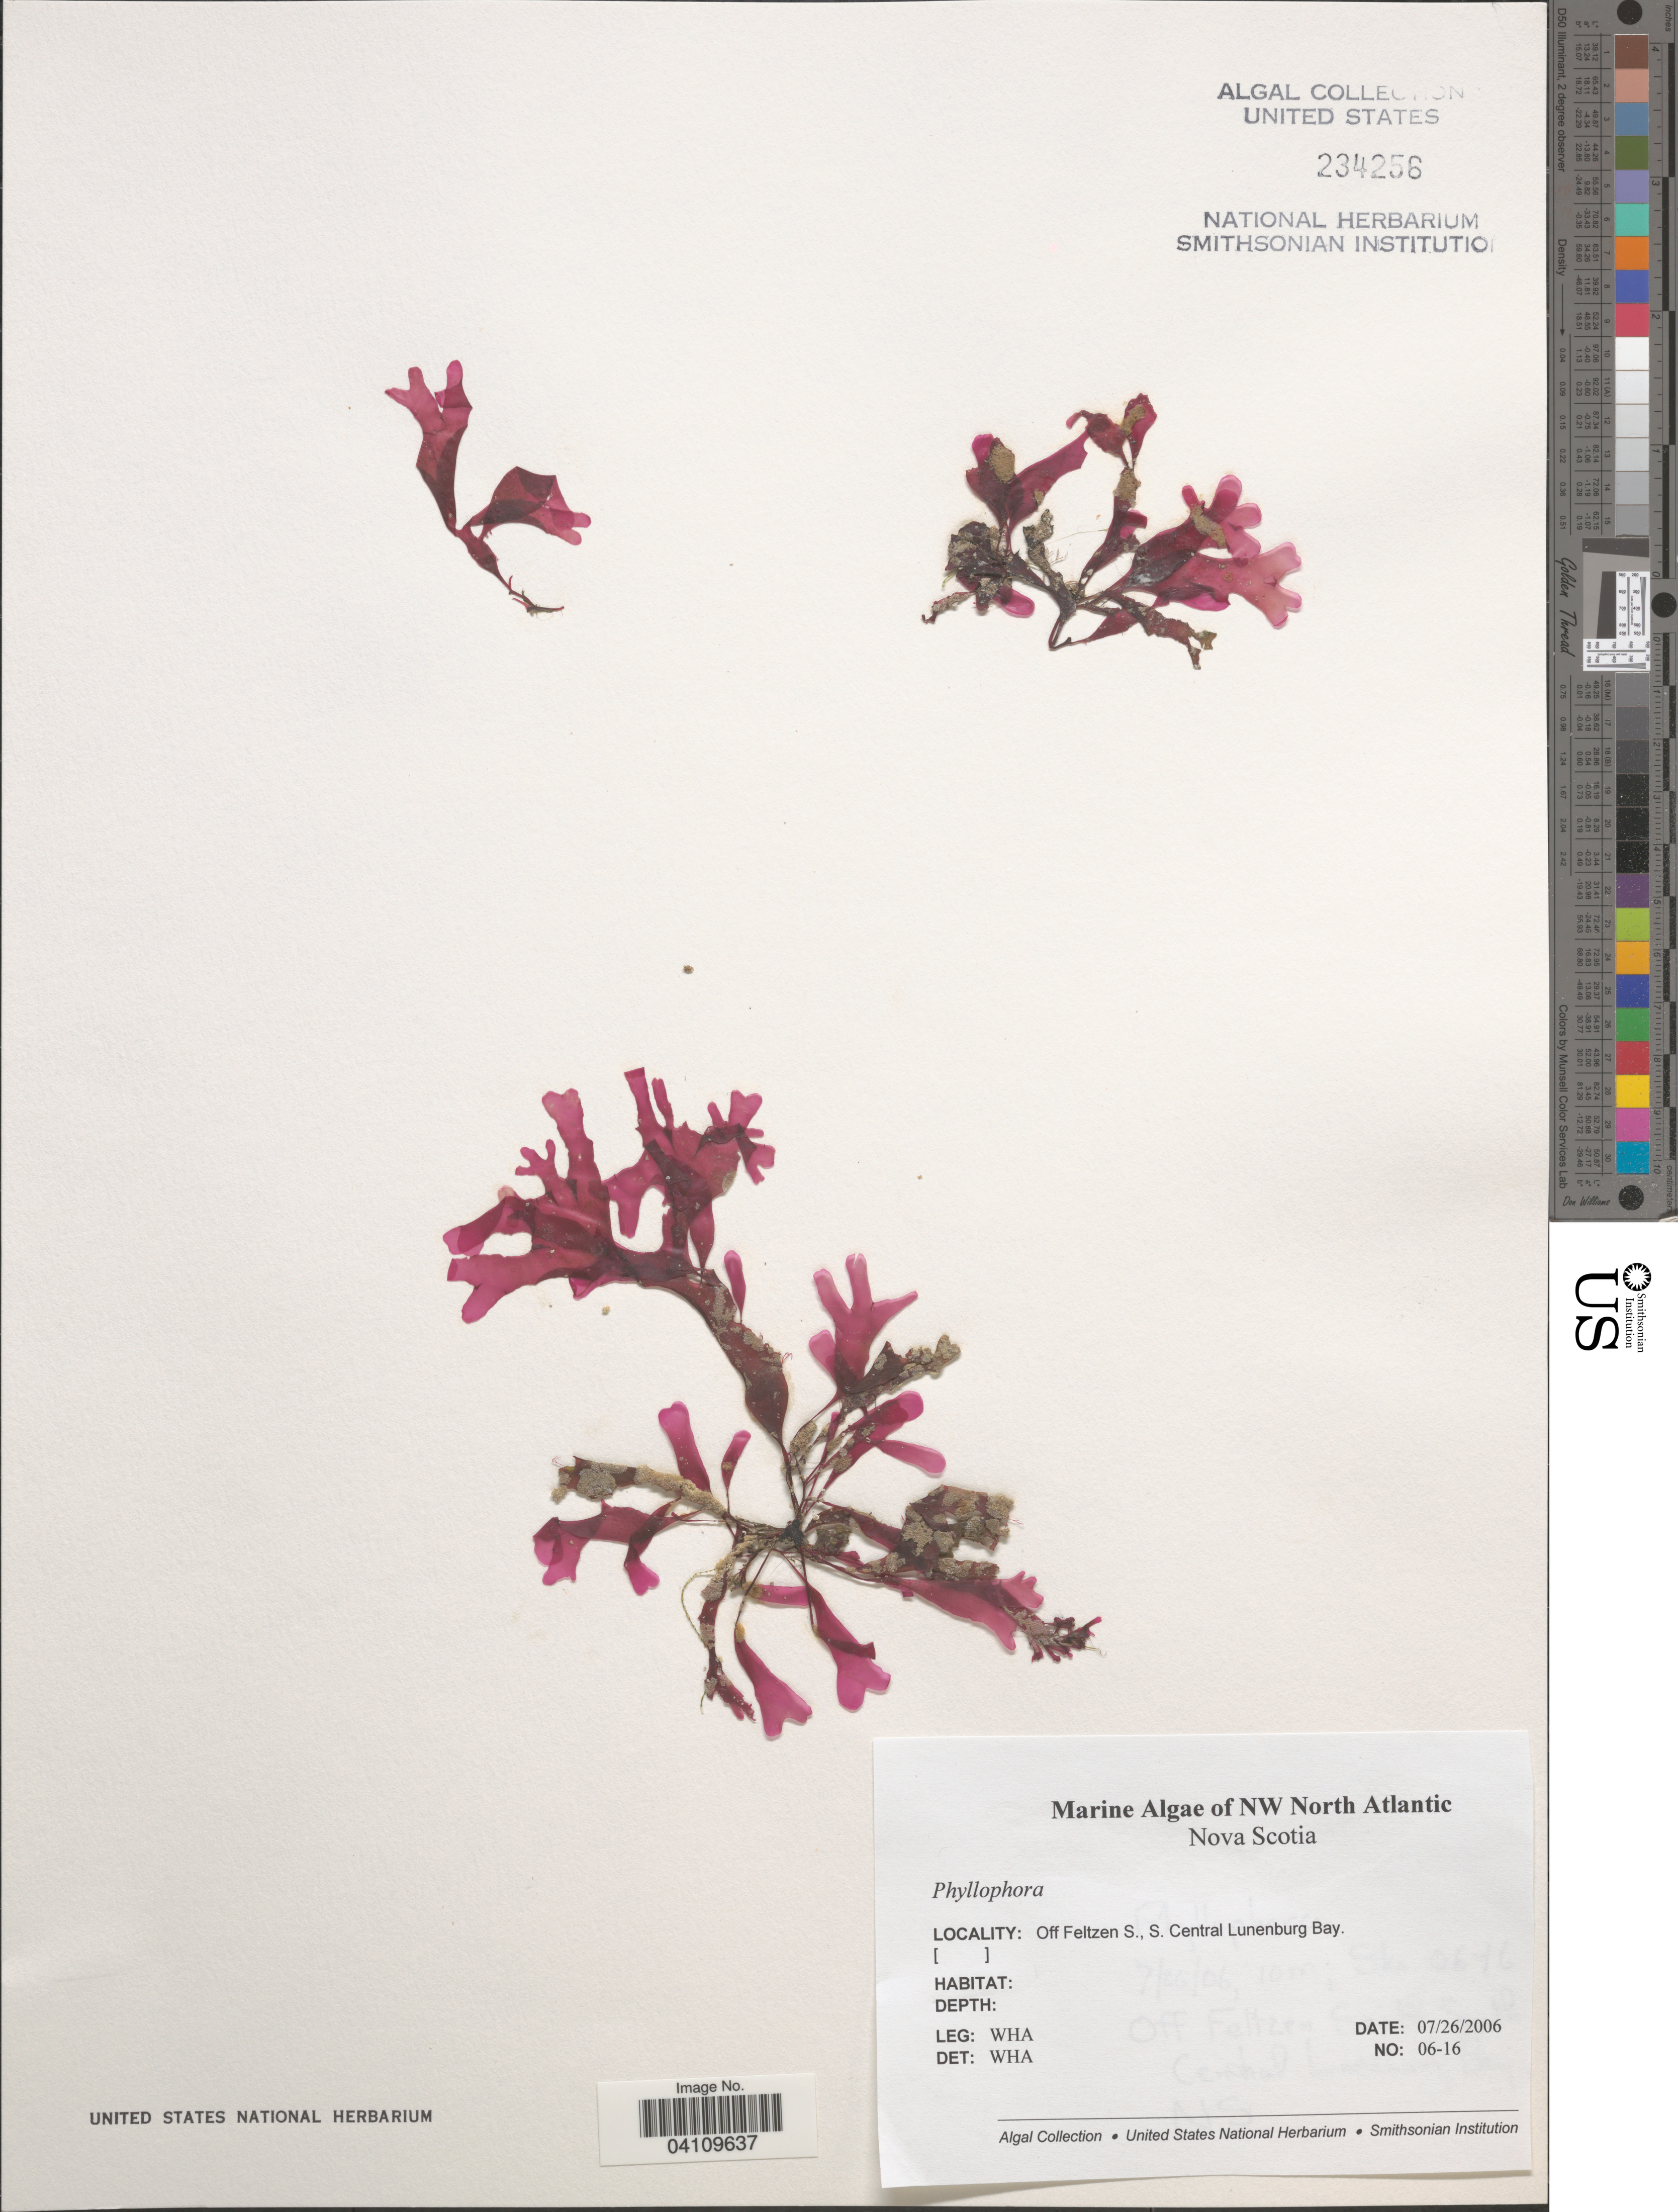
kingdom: Plantae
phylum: Rhodophyta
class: Florideophyceae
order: Gigartinales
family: Phyllophoraceae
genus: Phyllophora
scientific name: Phyllophora sp.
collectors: W. H. Adey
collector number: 06-16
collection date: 2006-07-26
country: Canada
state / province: Nova Scotia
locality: NW North Atlantic. Off Feltzen S., S. Central Lunenburg Bay.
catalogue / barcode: US 234256